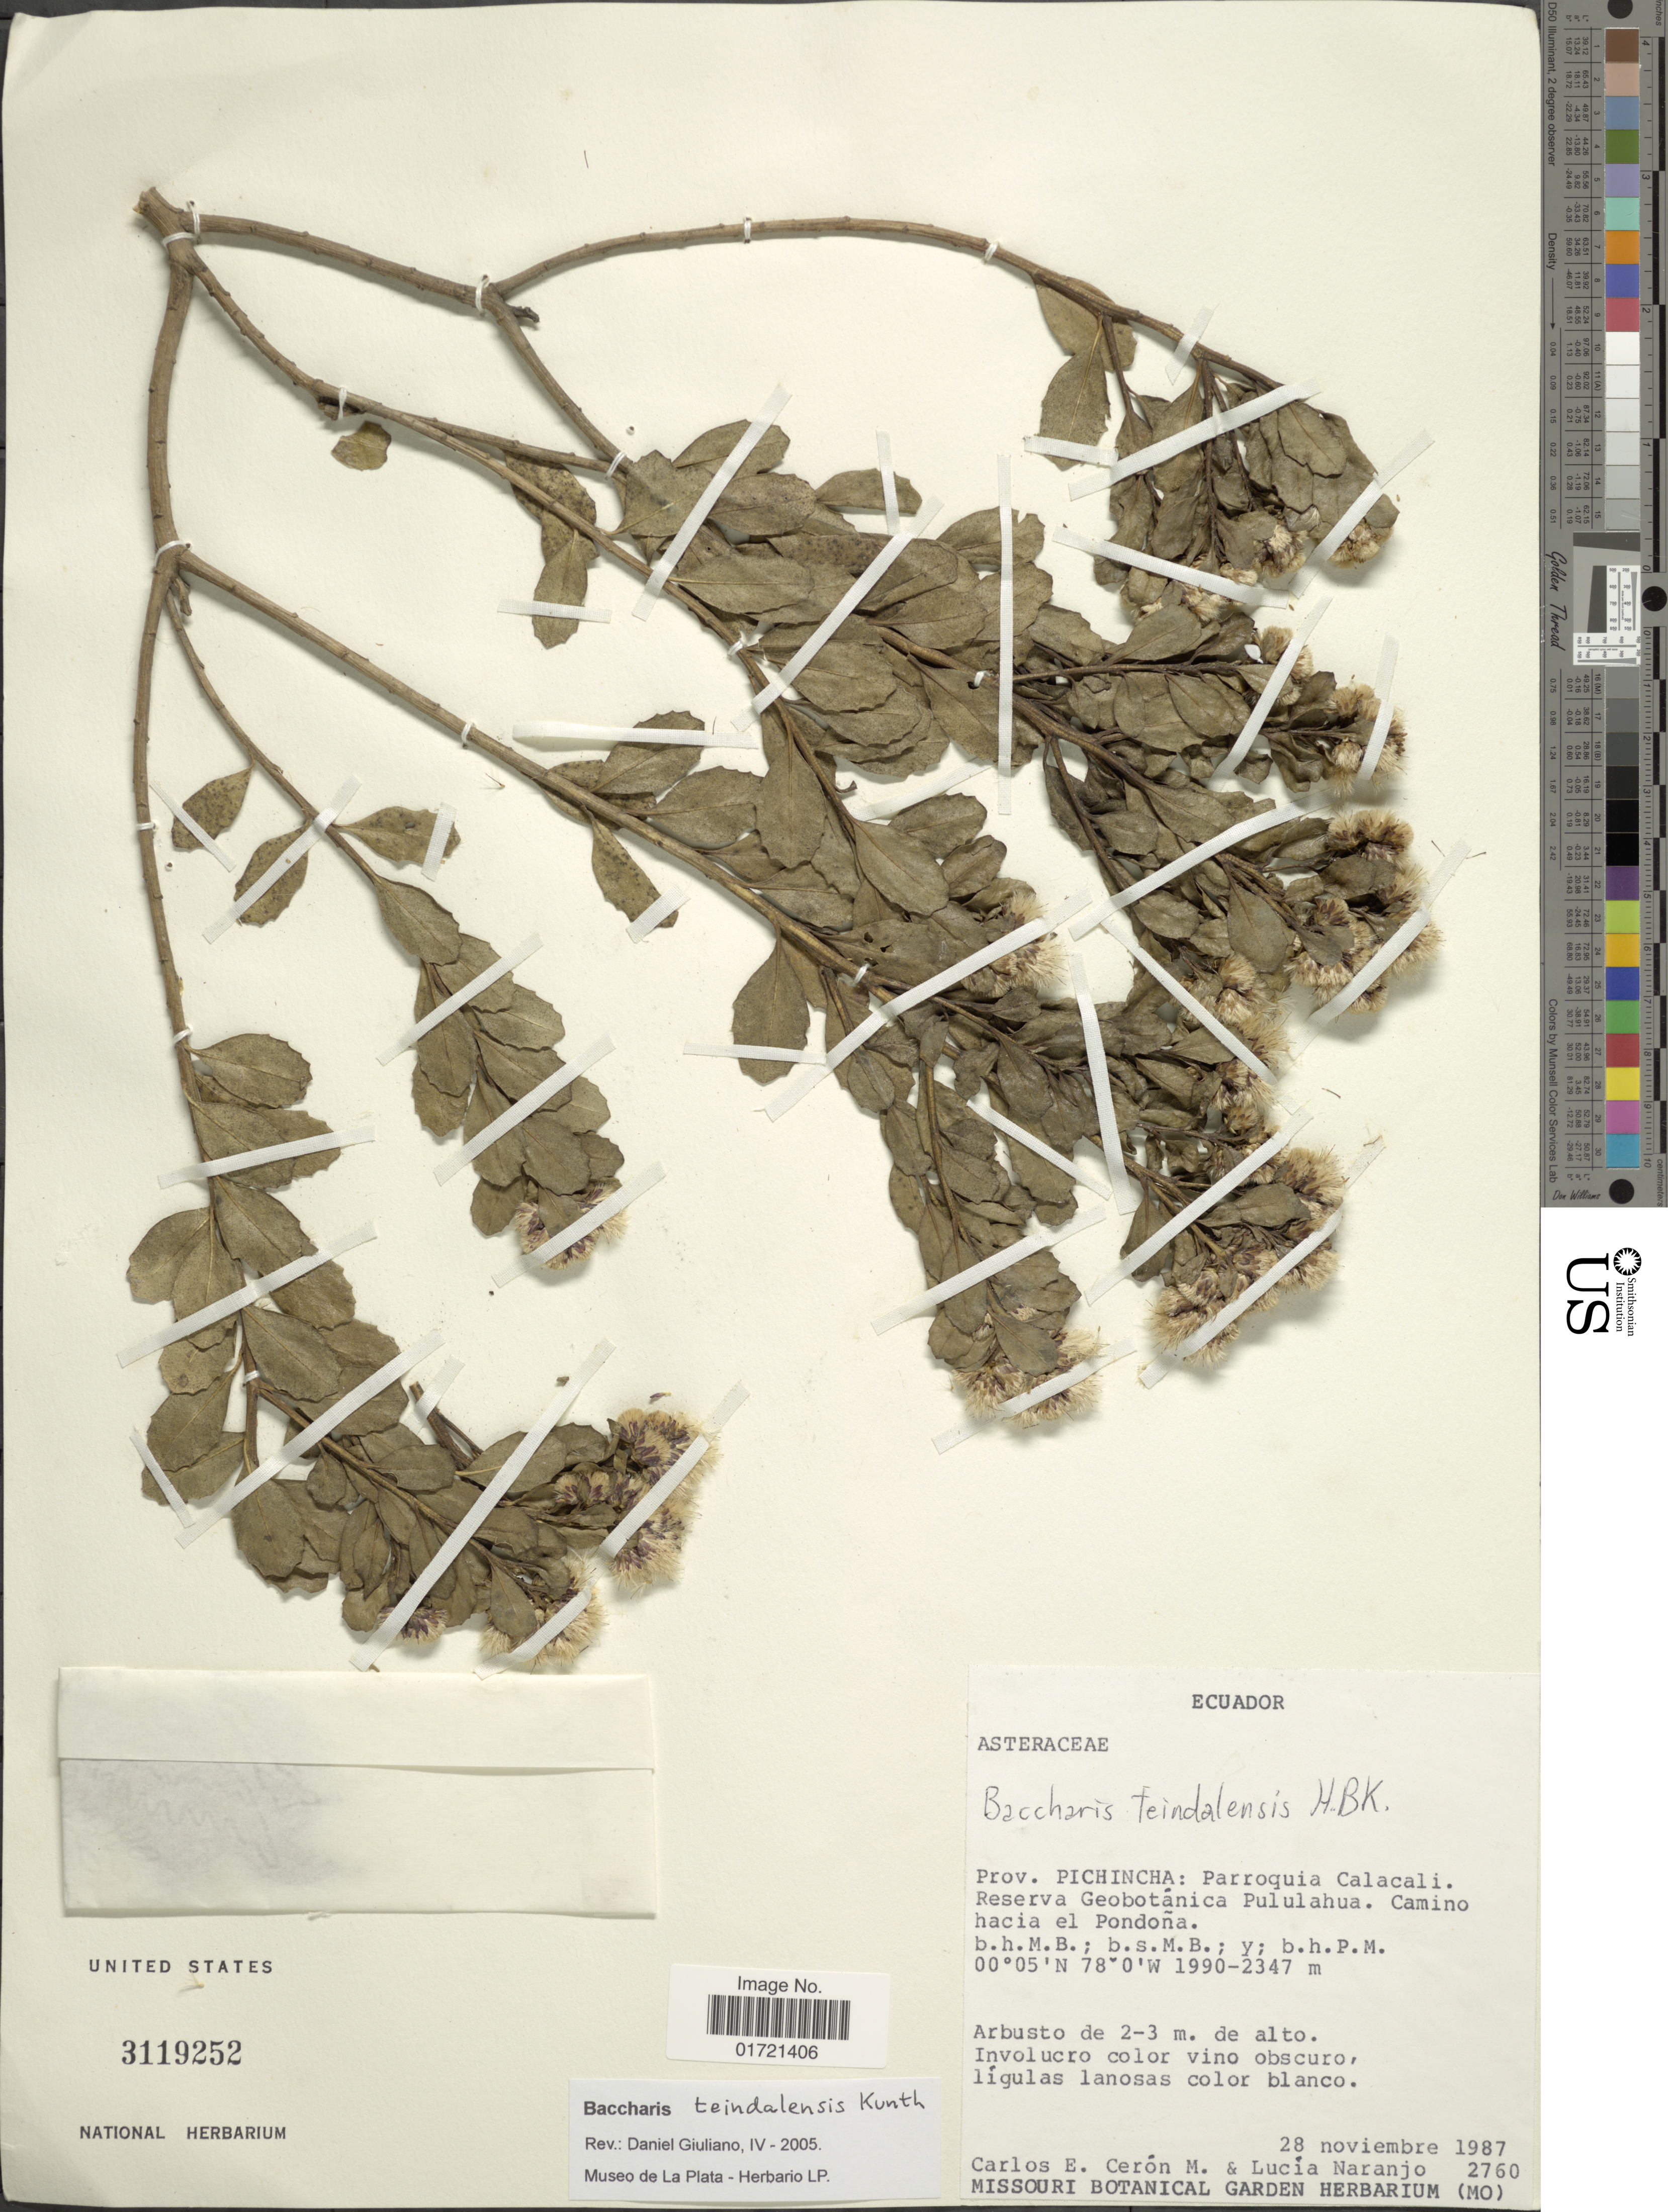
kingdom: Plantae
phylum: Tracheophyta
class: Magnoliopsida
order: Asterales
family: Asteraceae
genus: Baccharis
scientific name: Baccharis teindalensis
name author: Kunth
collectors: C. E. Cerón M. & L. Naranjo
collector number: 2760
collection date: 1987-11-28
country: Ecuador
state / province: Pichincha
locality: Prov. Pichincha: Parroquia Calacali. Reserva Geobotánica Pululahua. Camino hacia el Pondoña.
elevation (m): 1990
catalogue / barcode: US 3119252